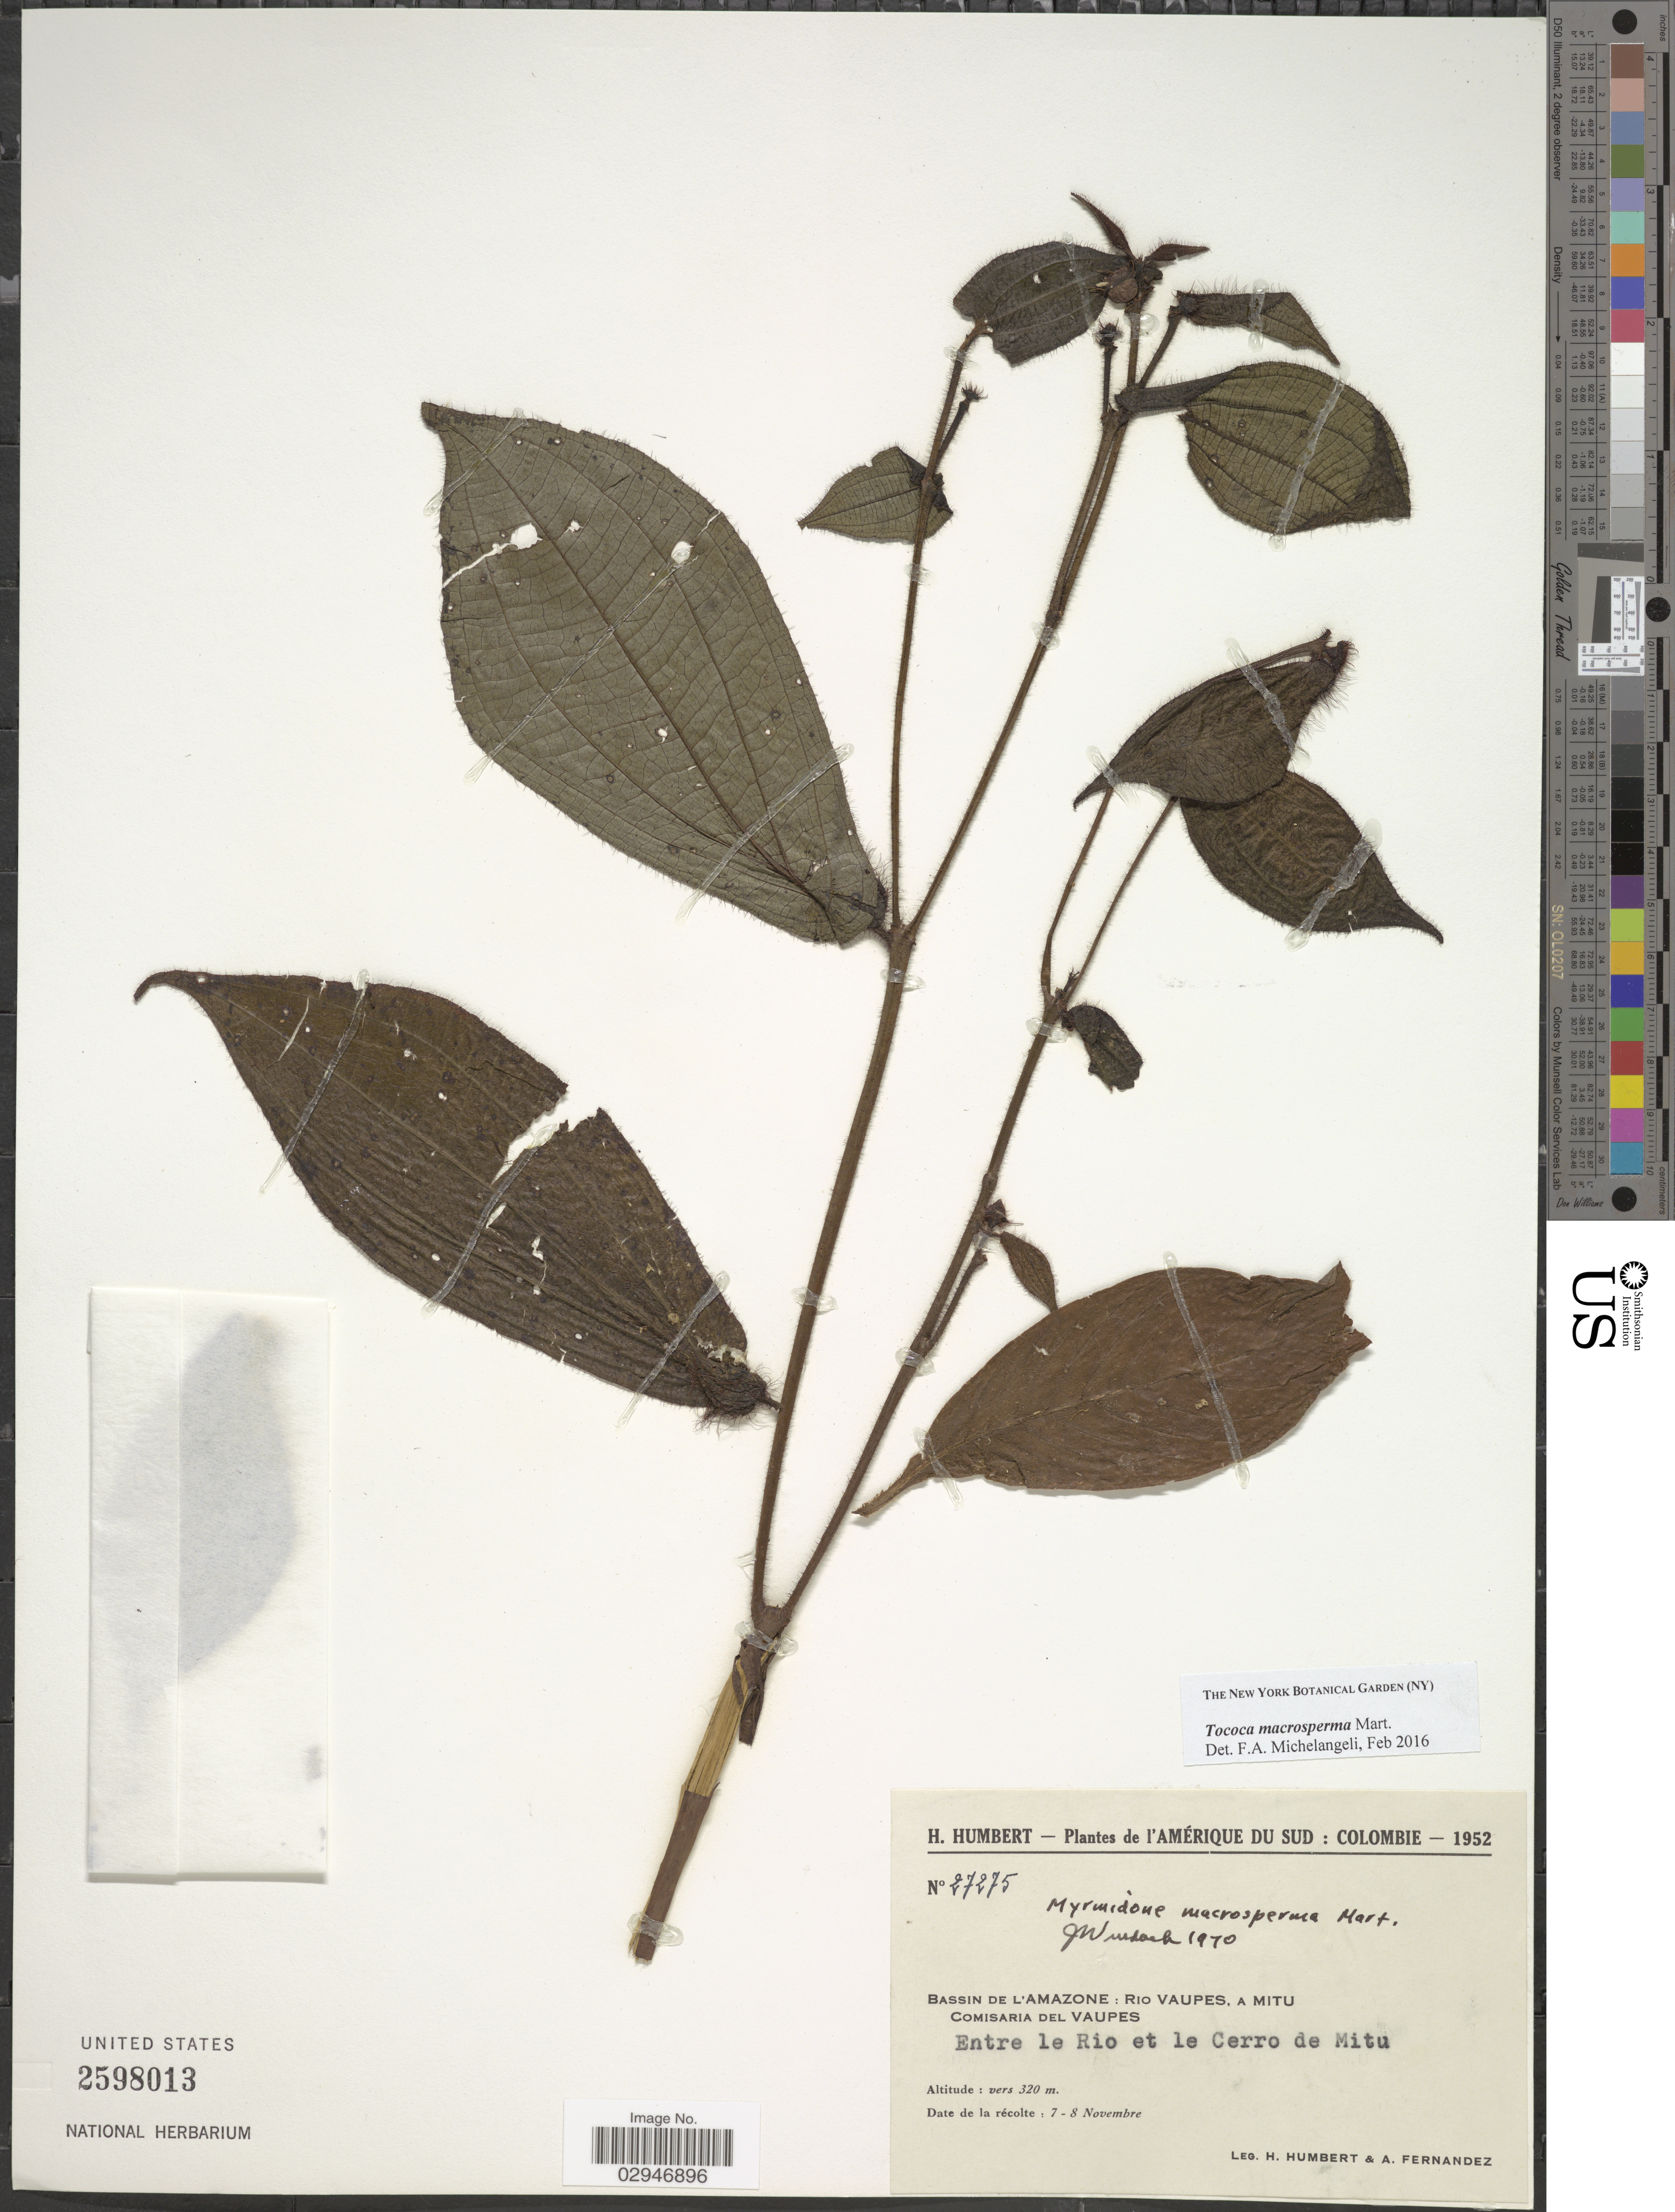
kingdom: Plantae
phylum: Tracheophyta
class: Magnoliopsida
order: Myrtales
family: Melastomataceae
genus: Tococa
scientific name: Tococa macrosperma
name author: Mart.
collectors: H. Humbert & A. Fernandez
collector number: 27275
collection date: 1952-11-07/1952-11-08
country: Colombia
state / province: Vaupés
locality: Bassin de L'Amazone: Rio Vaupes, a Mitu. Comisaria del Vaupes. Entre le Rio et le Cerro de Mitu.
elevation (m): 320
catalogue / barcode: US 2598013